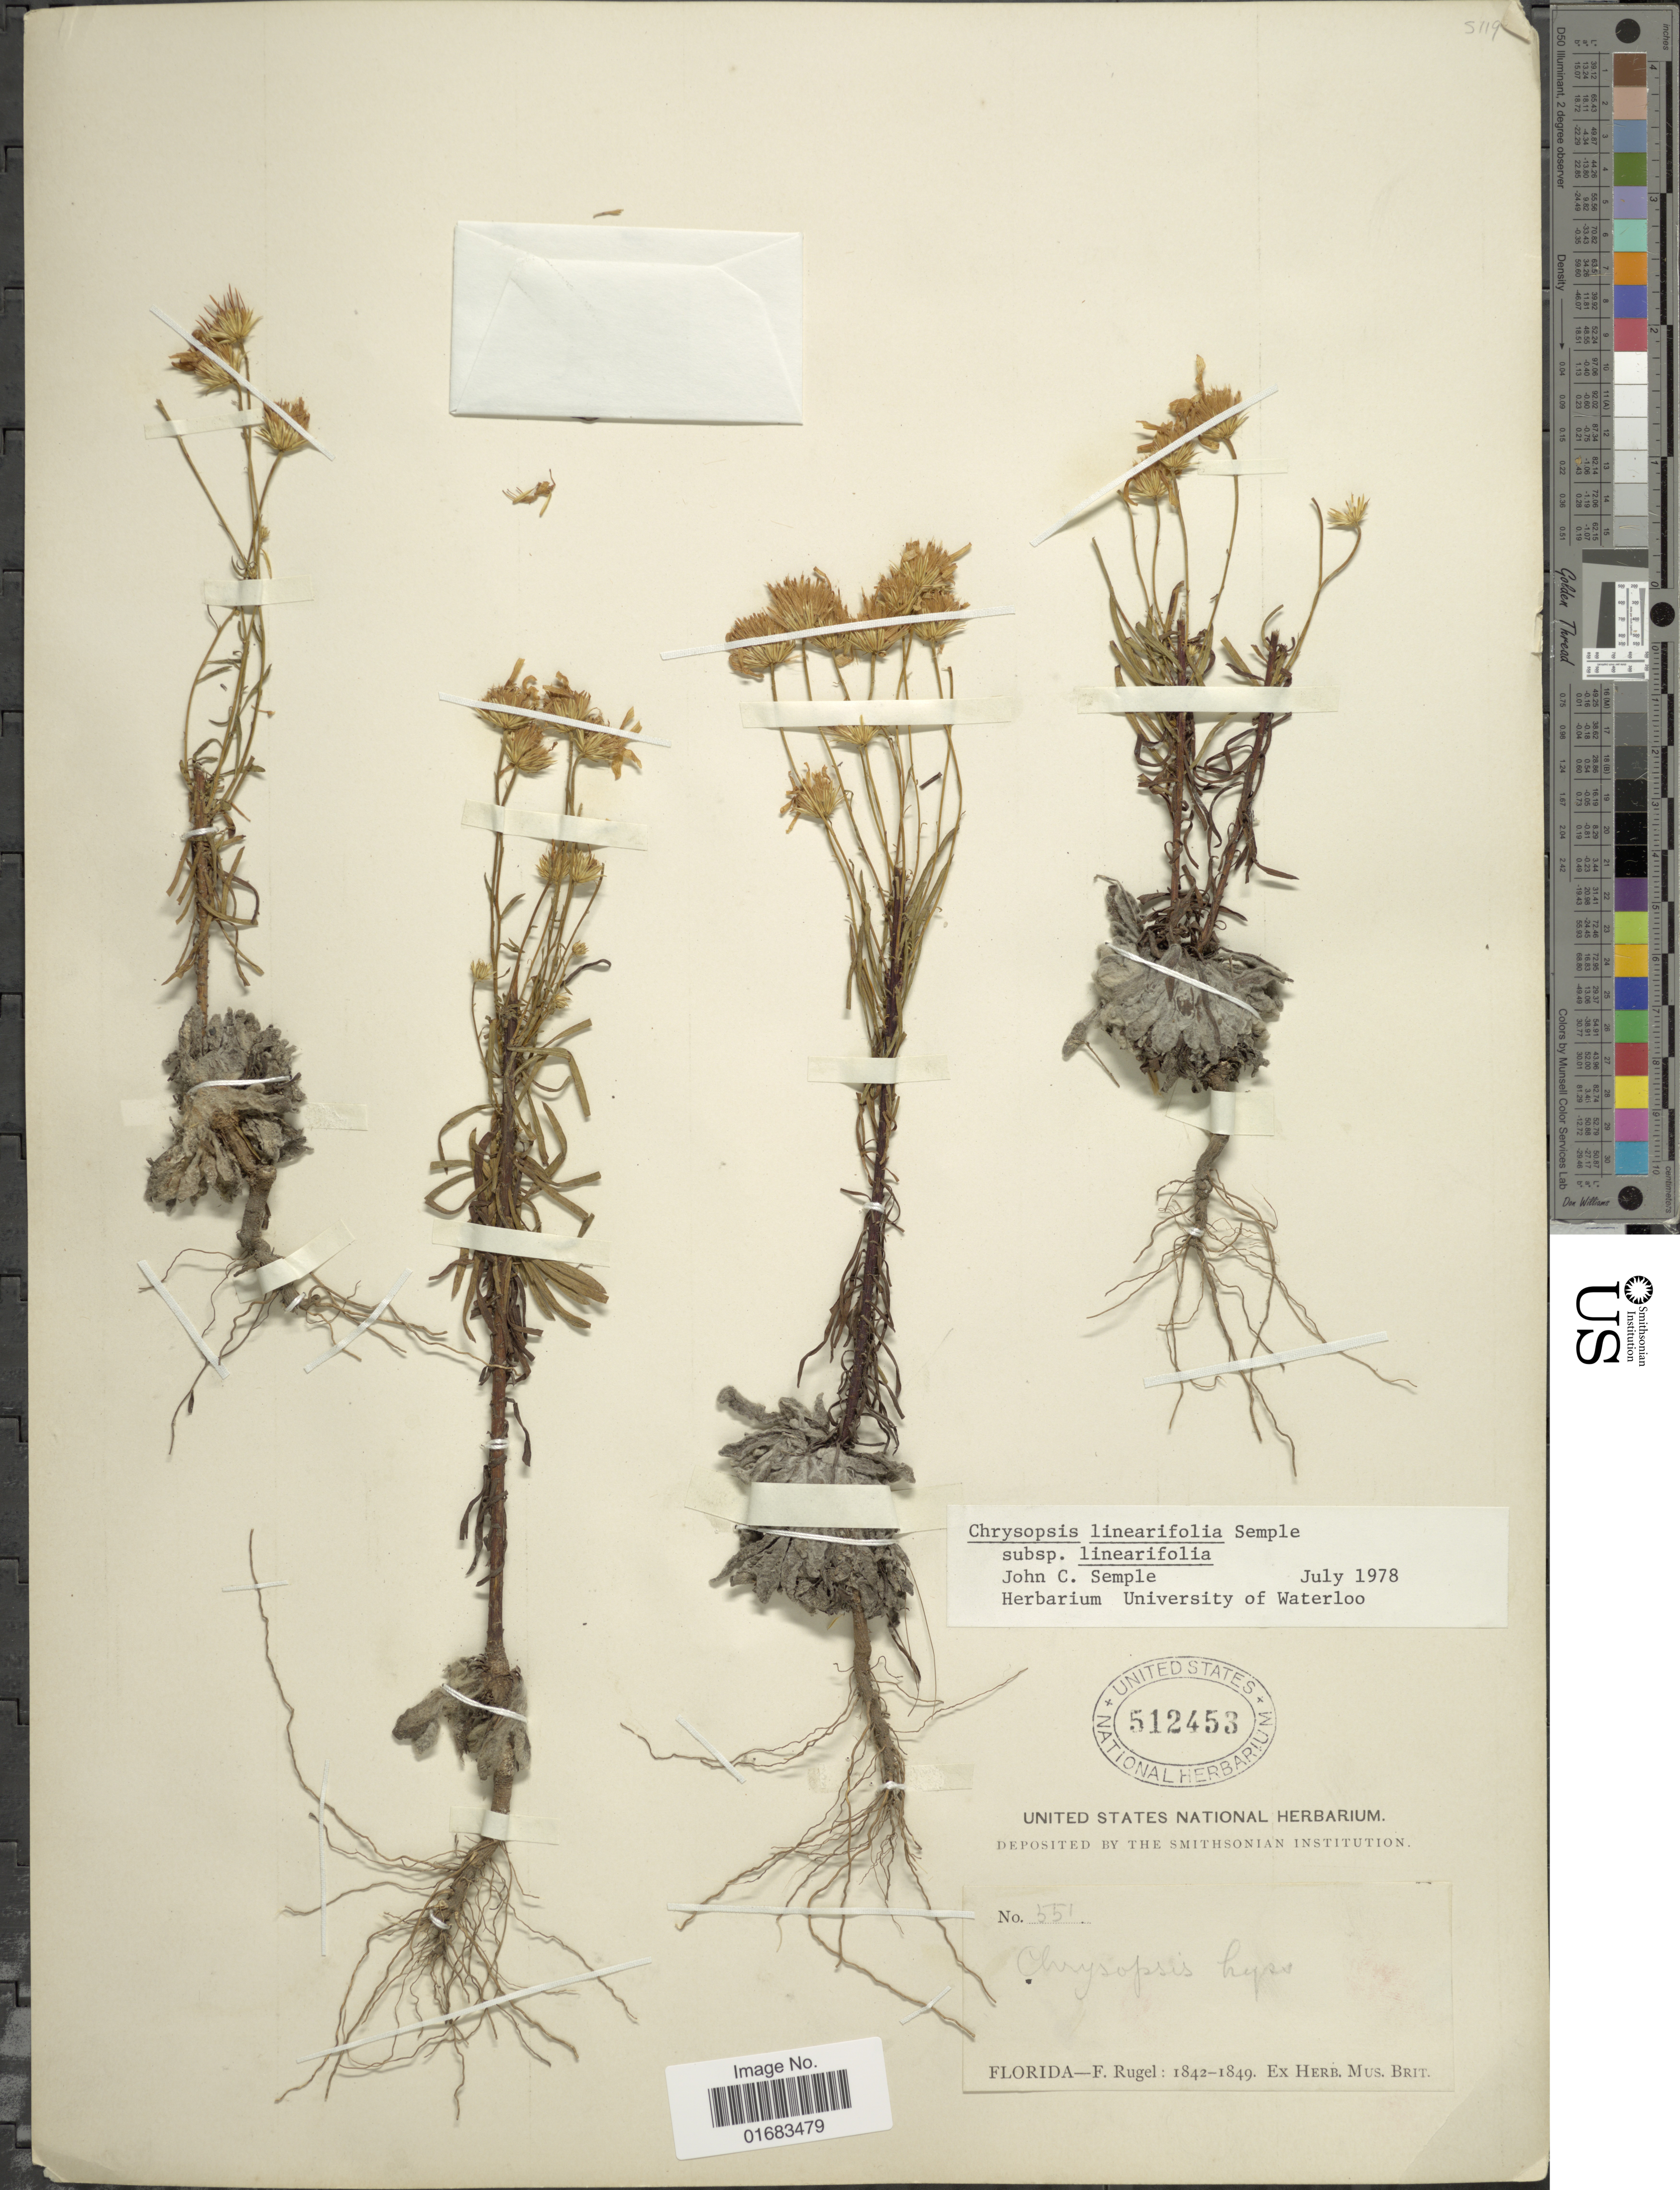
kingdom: Plantae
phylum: Tracheophyta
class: Magnoliopsida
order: Asterales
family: Asteraceae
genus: Chrysopsis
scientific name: Chrysopsis linearifolia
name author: Semple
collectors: F. Rugel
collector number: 551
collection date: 1842/1849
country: United States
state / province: Florida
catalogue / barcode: US 512453